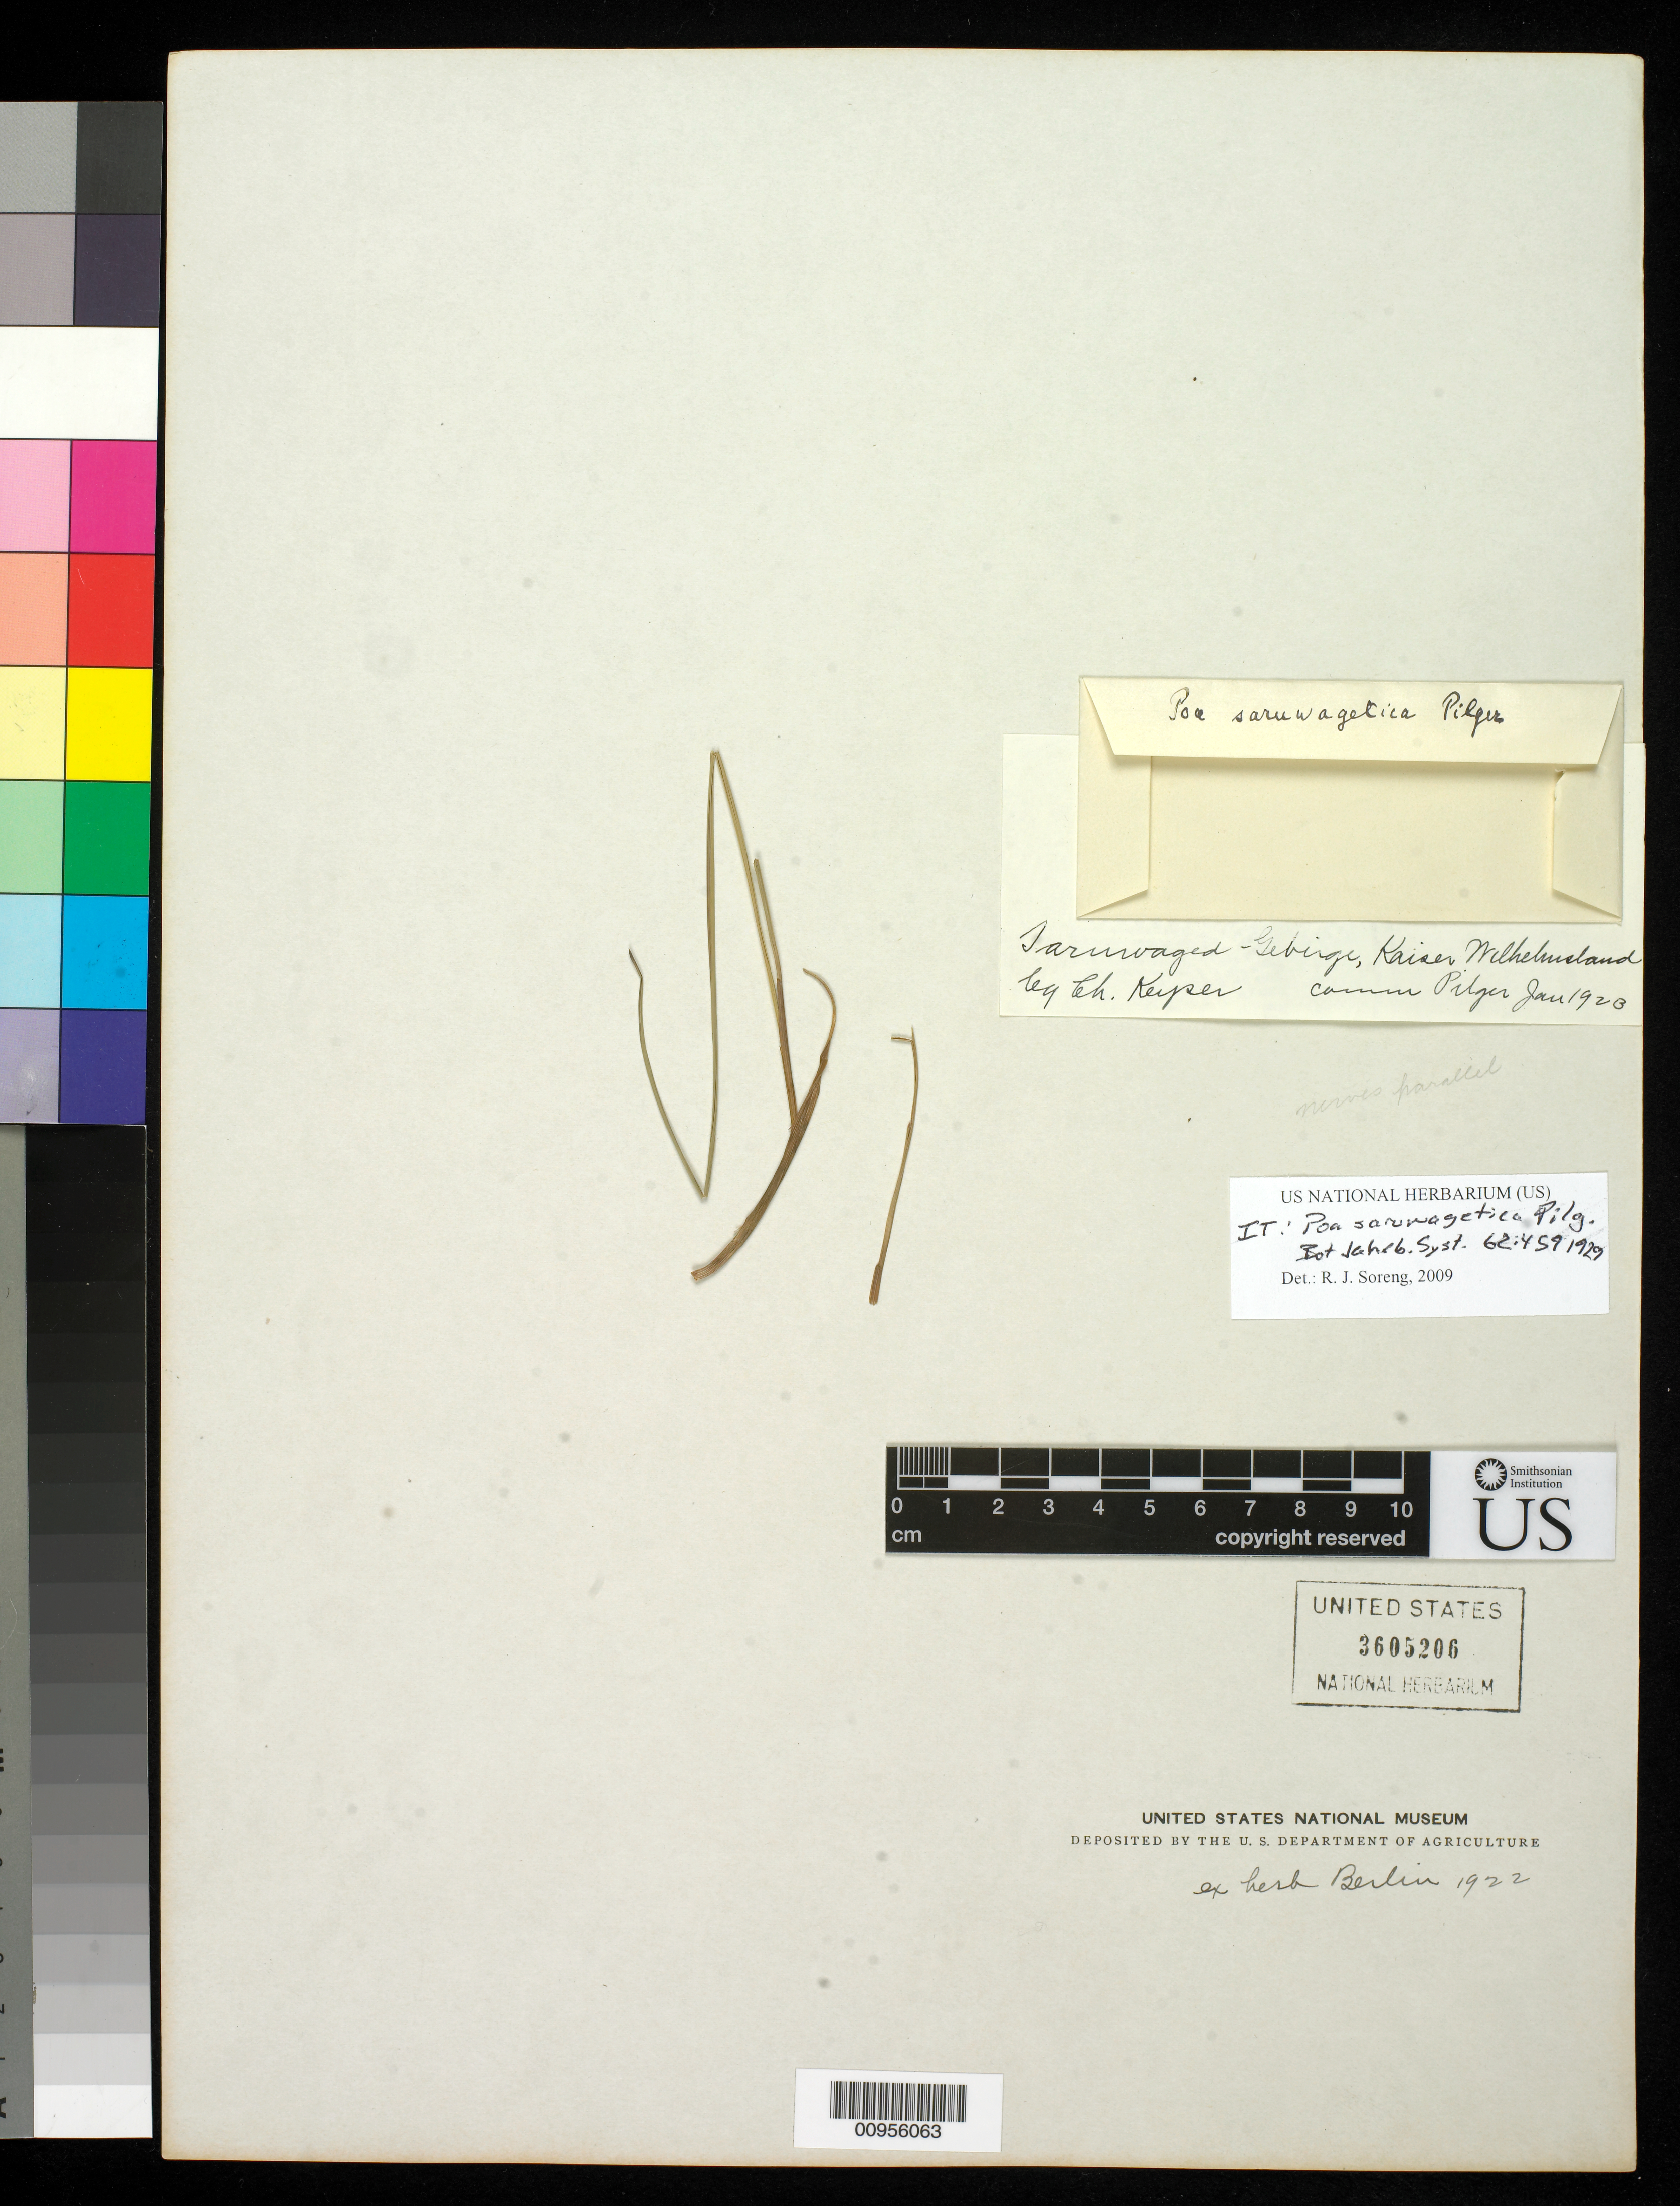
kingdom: Plantae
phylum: Tracheophyta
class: Liliopsida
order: Poales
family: Poaceae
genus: Poa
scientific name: Poa saruwagetica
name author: Pilg.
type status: Isotype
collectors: C. Keyser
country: Papua New Guinea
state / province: Morobe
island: New Guinea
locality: Saruwaged-Gebirge, Kaiser Wilhelmsland.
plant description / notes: Fragmentary material of type specimen ex herb. Berlin.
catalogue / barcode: US 3605206